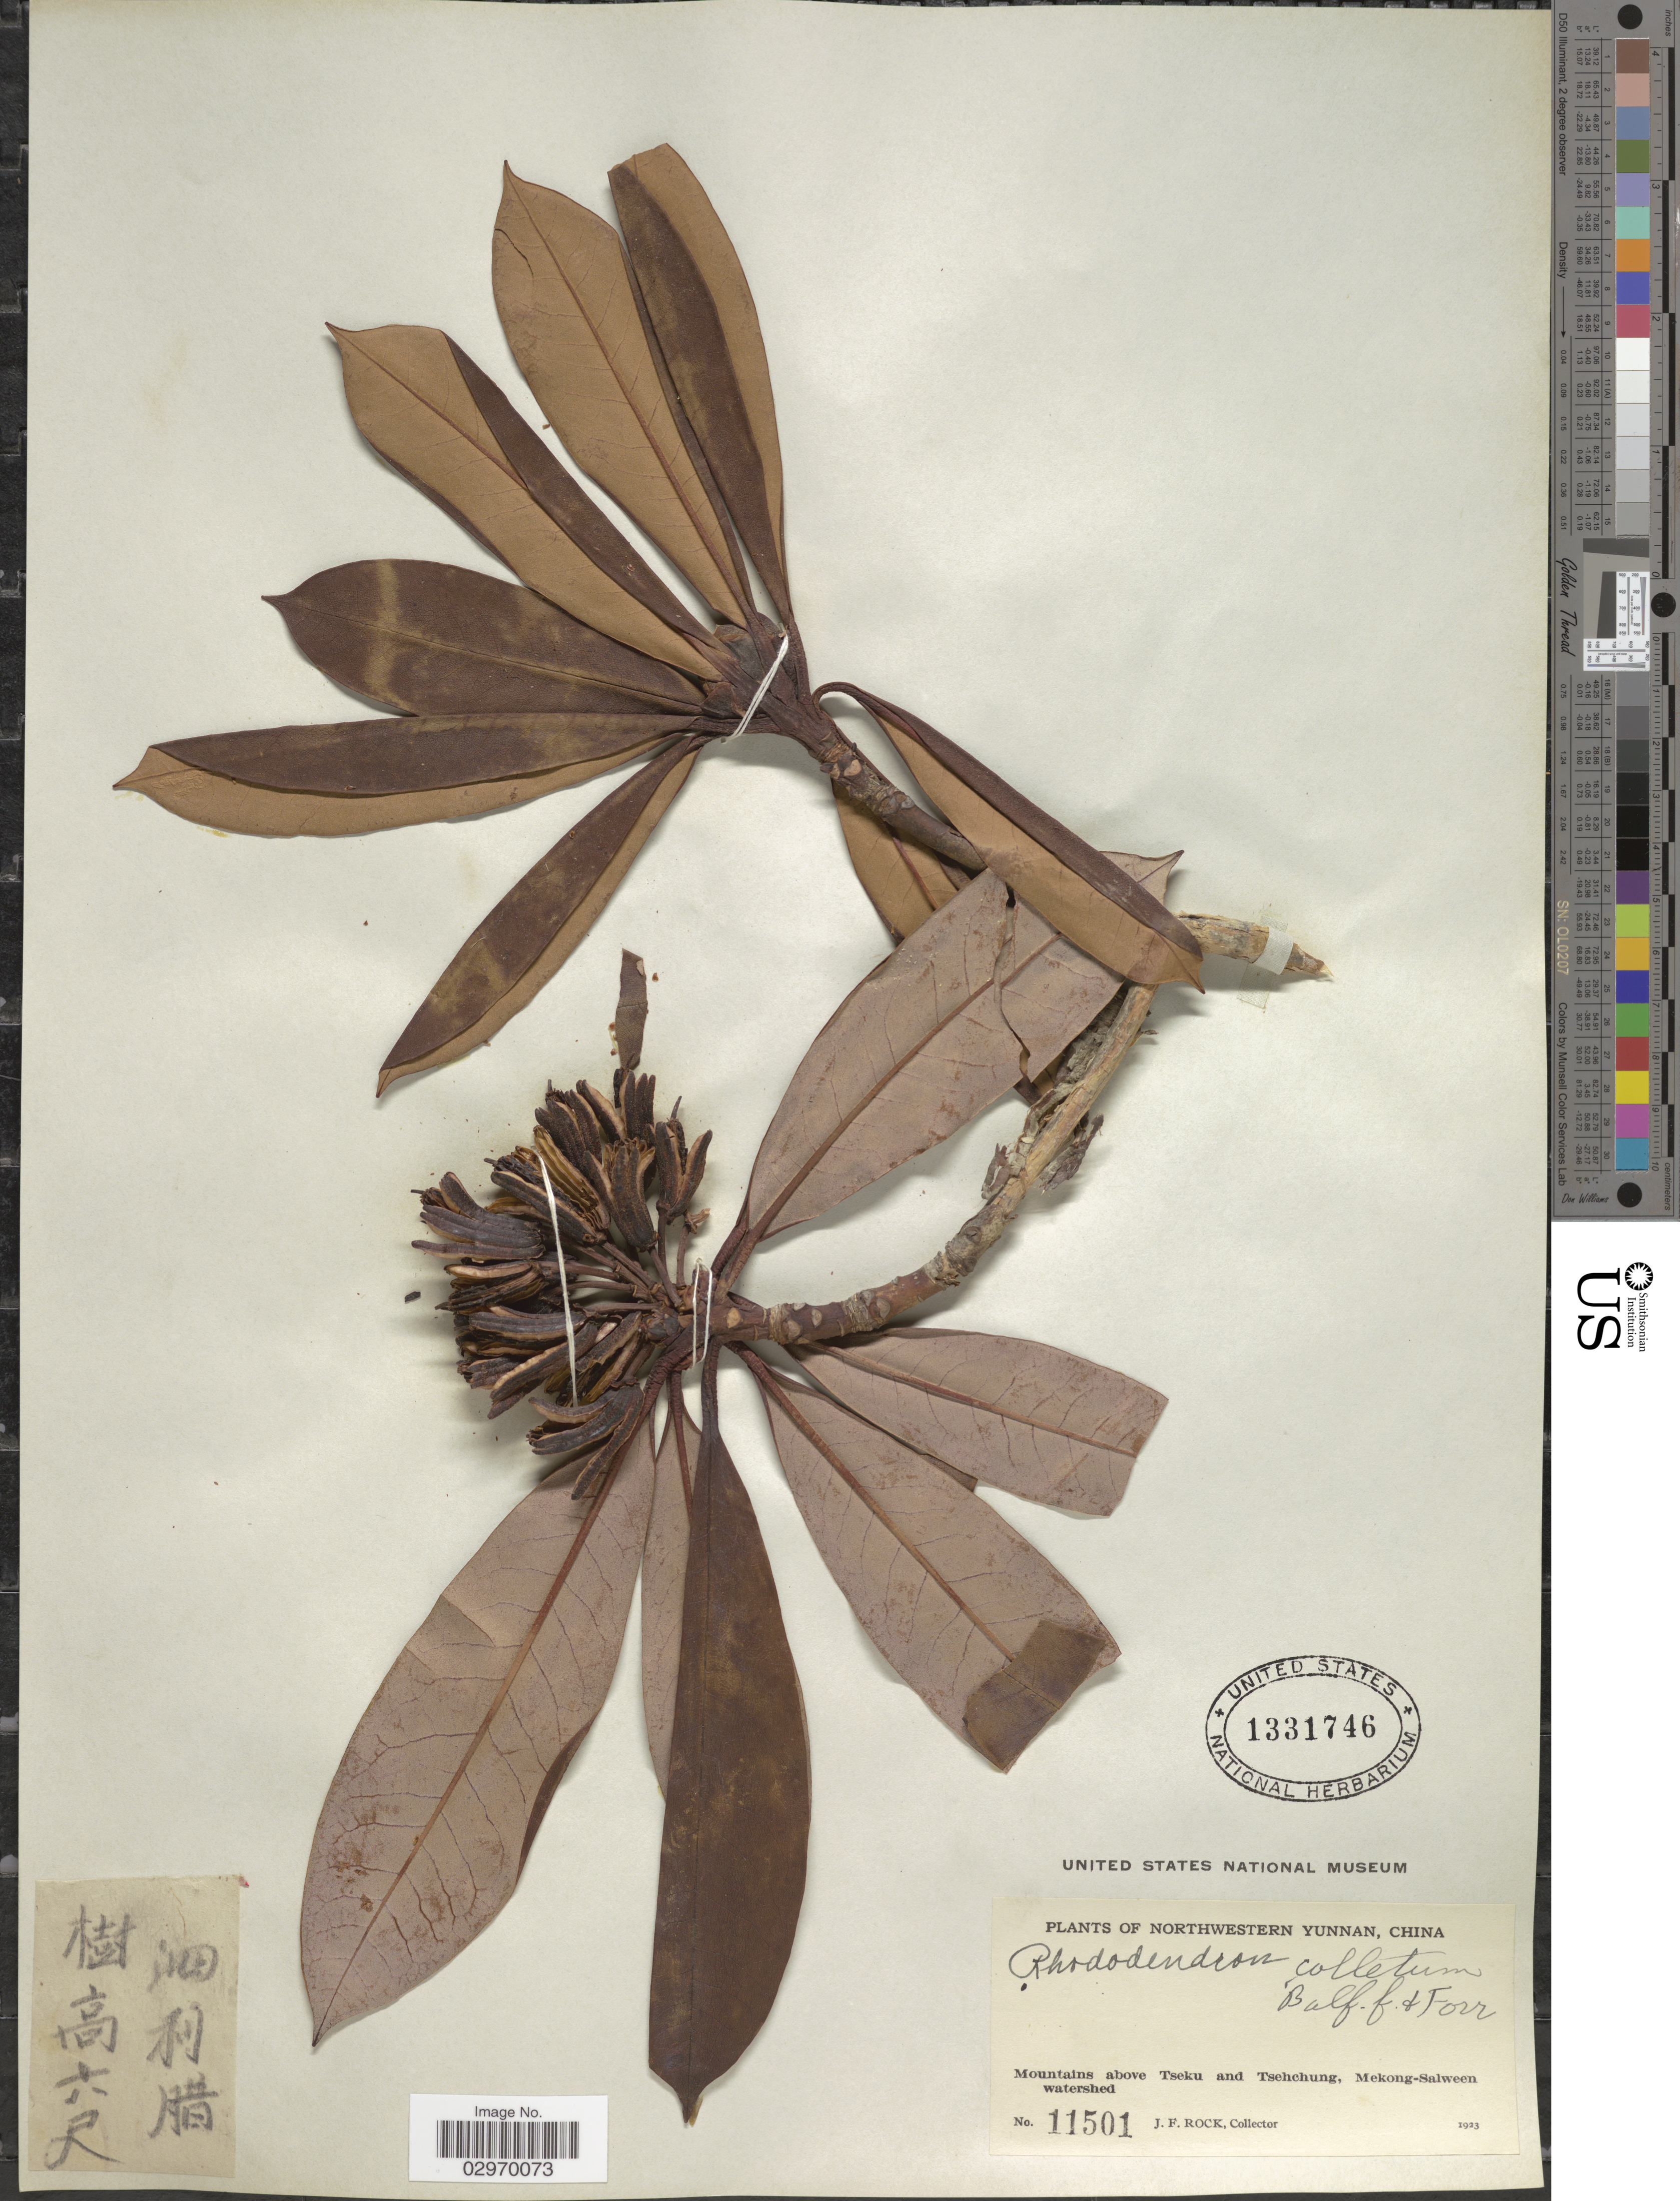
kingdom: Plantae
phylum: Tracheophyta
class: Magnoliopsida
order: Ericales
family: Ericaceae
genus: Rhododendron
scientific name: Rhododendron colletum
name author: Balf. f. & Forrest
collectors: J. Rock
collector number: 11501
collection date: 1923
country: China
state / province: Yunnan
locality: Northwestern Yunnan. Mountains above Tseku and Tsehchung, Mekong-Salween watershed.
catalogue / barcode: US 1331746